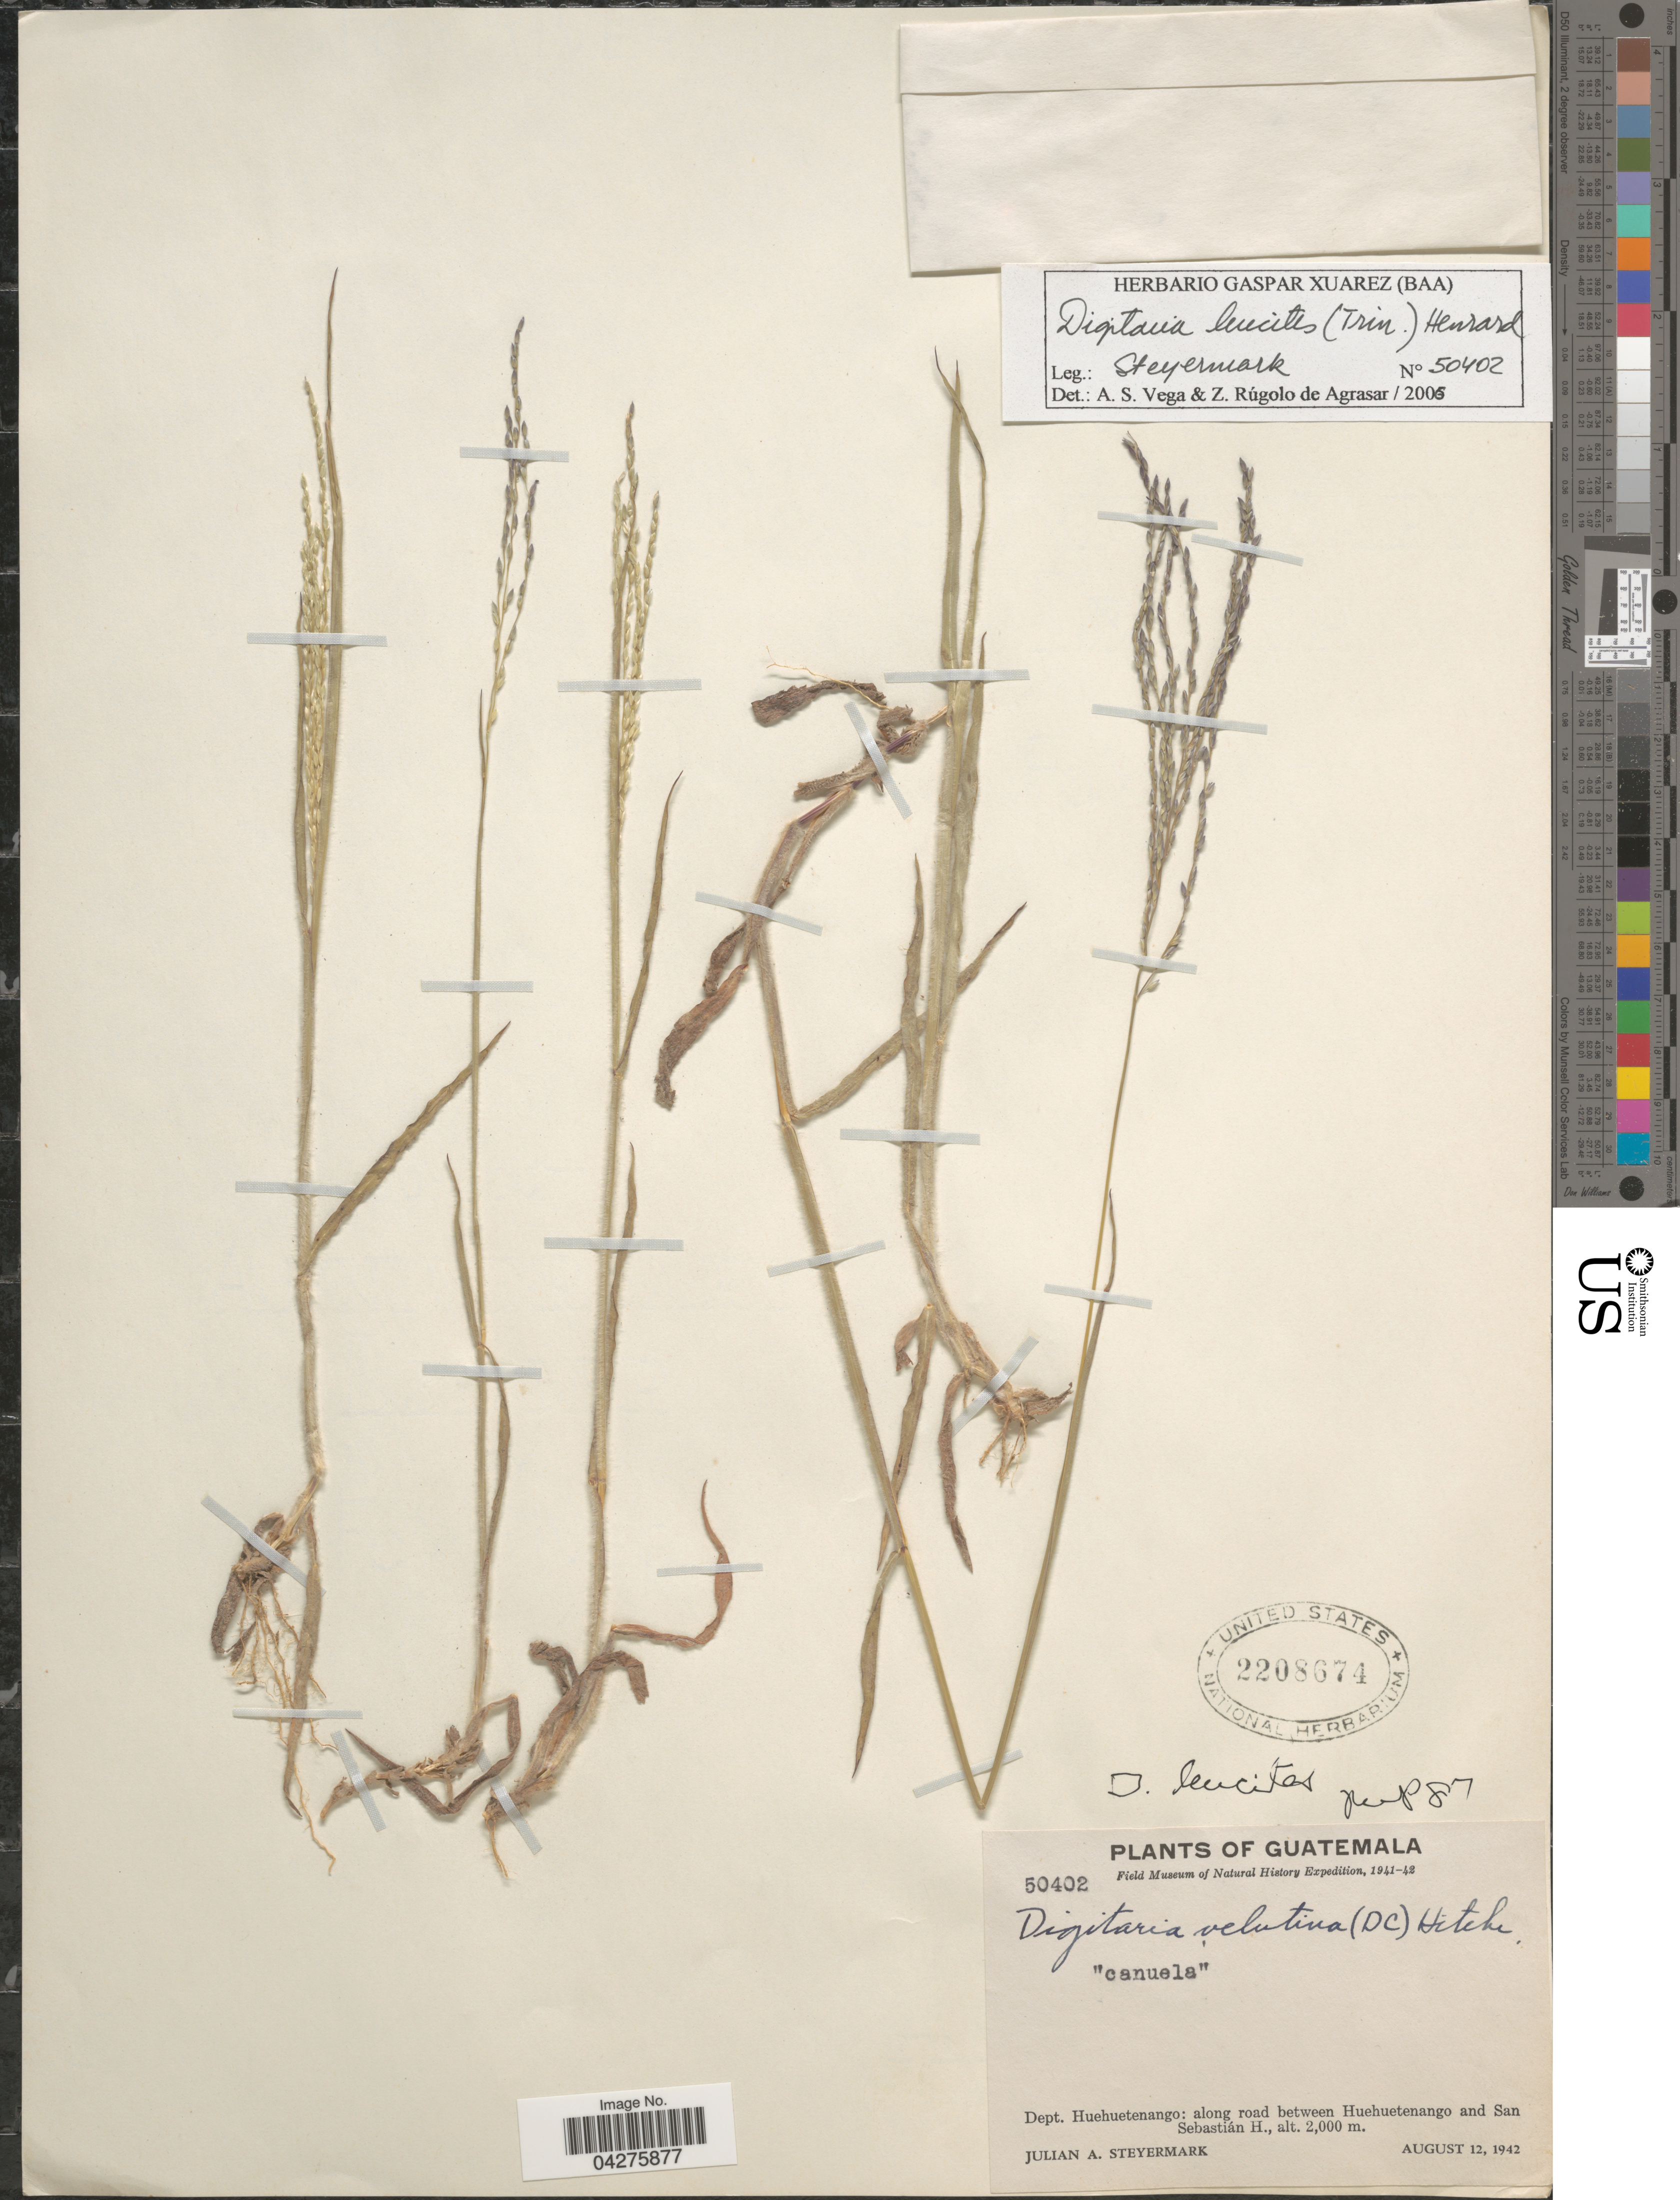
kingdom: Plantae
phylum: Tracheophyta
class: Liliopsida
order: Poales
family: Poaceae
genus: Digitaria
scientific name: Digitaria leucites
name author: (Trin.) Henr.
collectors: J. Steyermark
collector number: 50402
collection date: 1942-08-12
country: Guatemala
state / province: Huehuetenango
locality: Field Museum of Natural History Expedition, 1941-42. Dept. Huehuetenango: along road between Huehuetenango and San Sebastián H.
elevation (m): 2000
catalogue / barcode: US 2208674